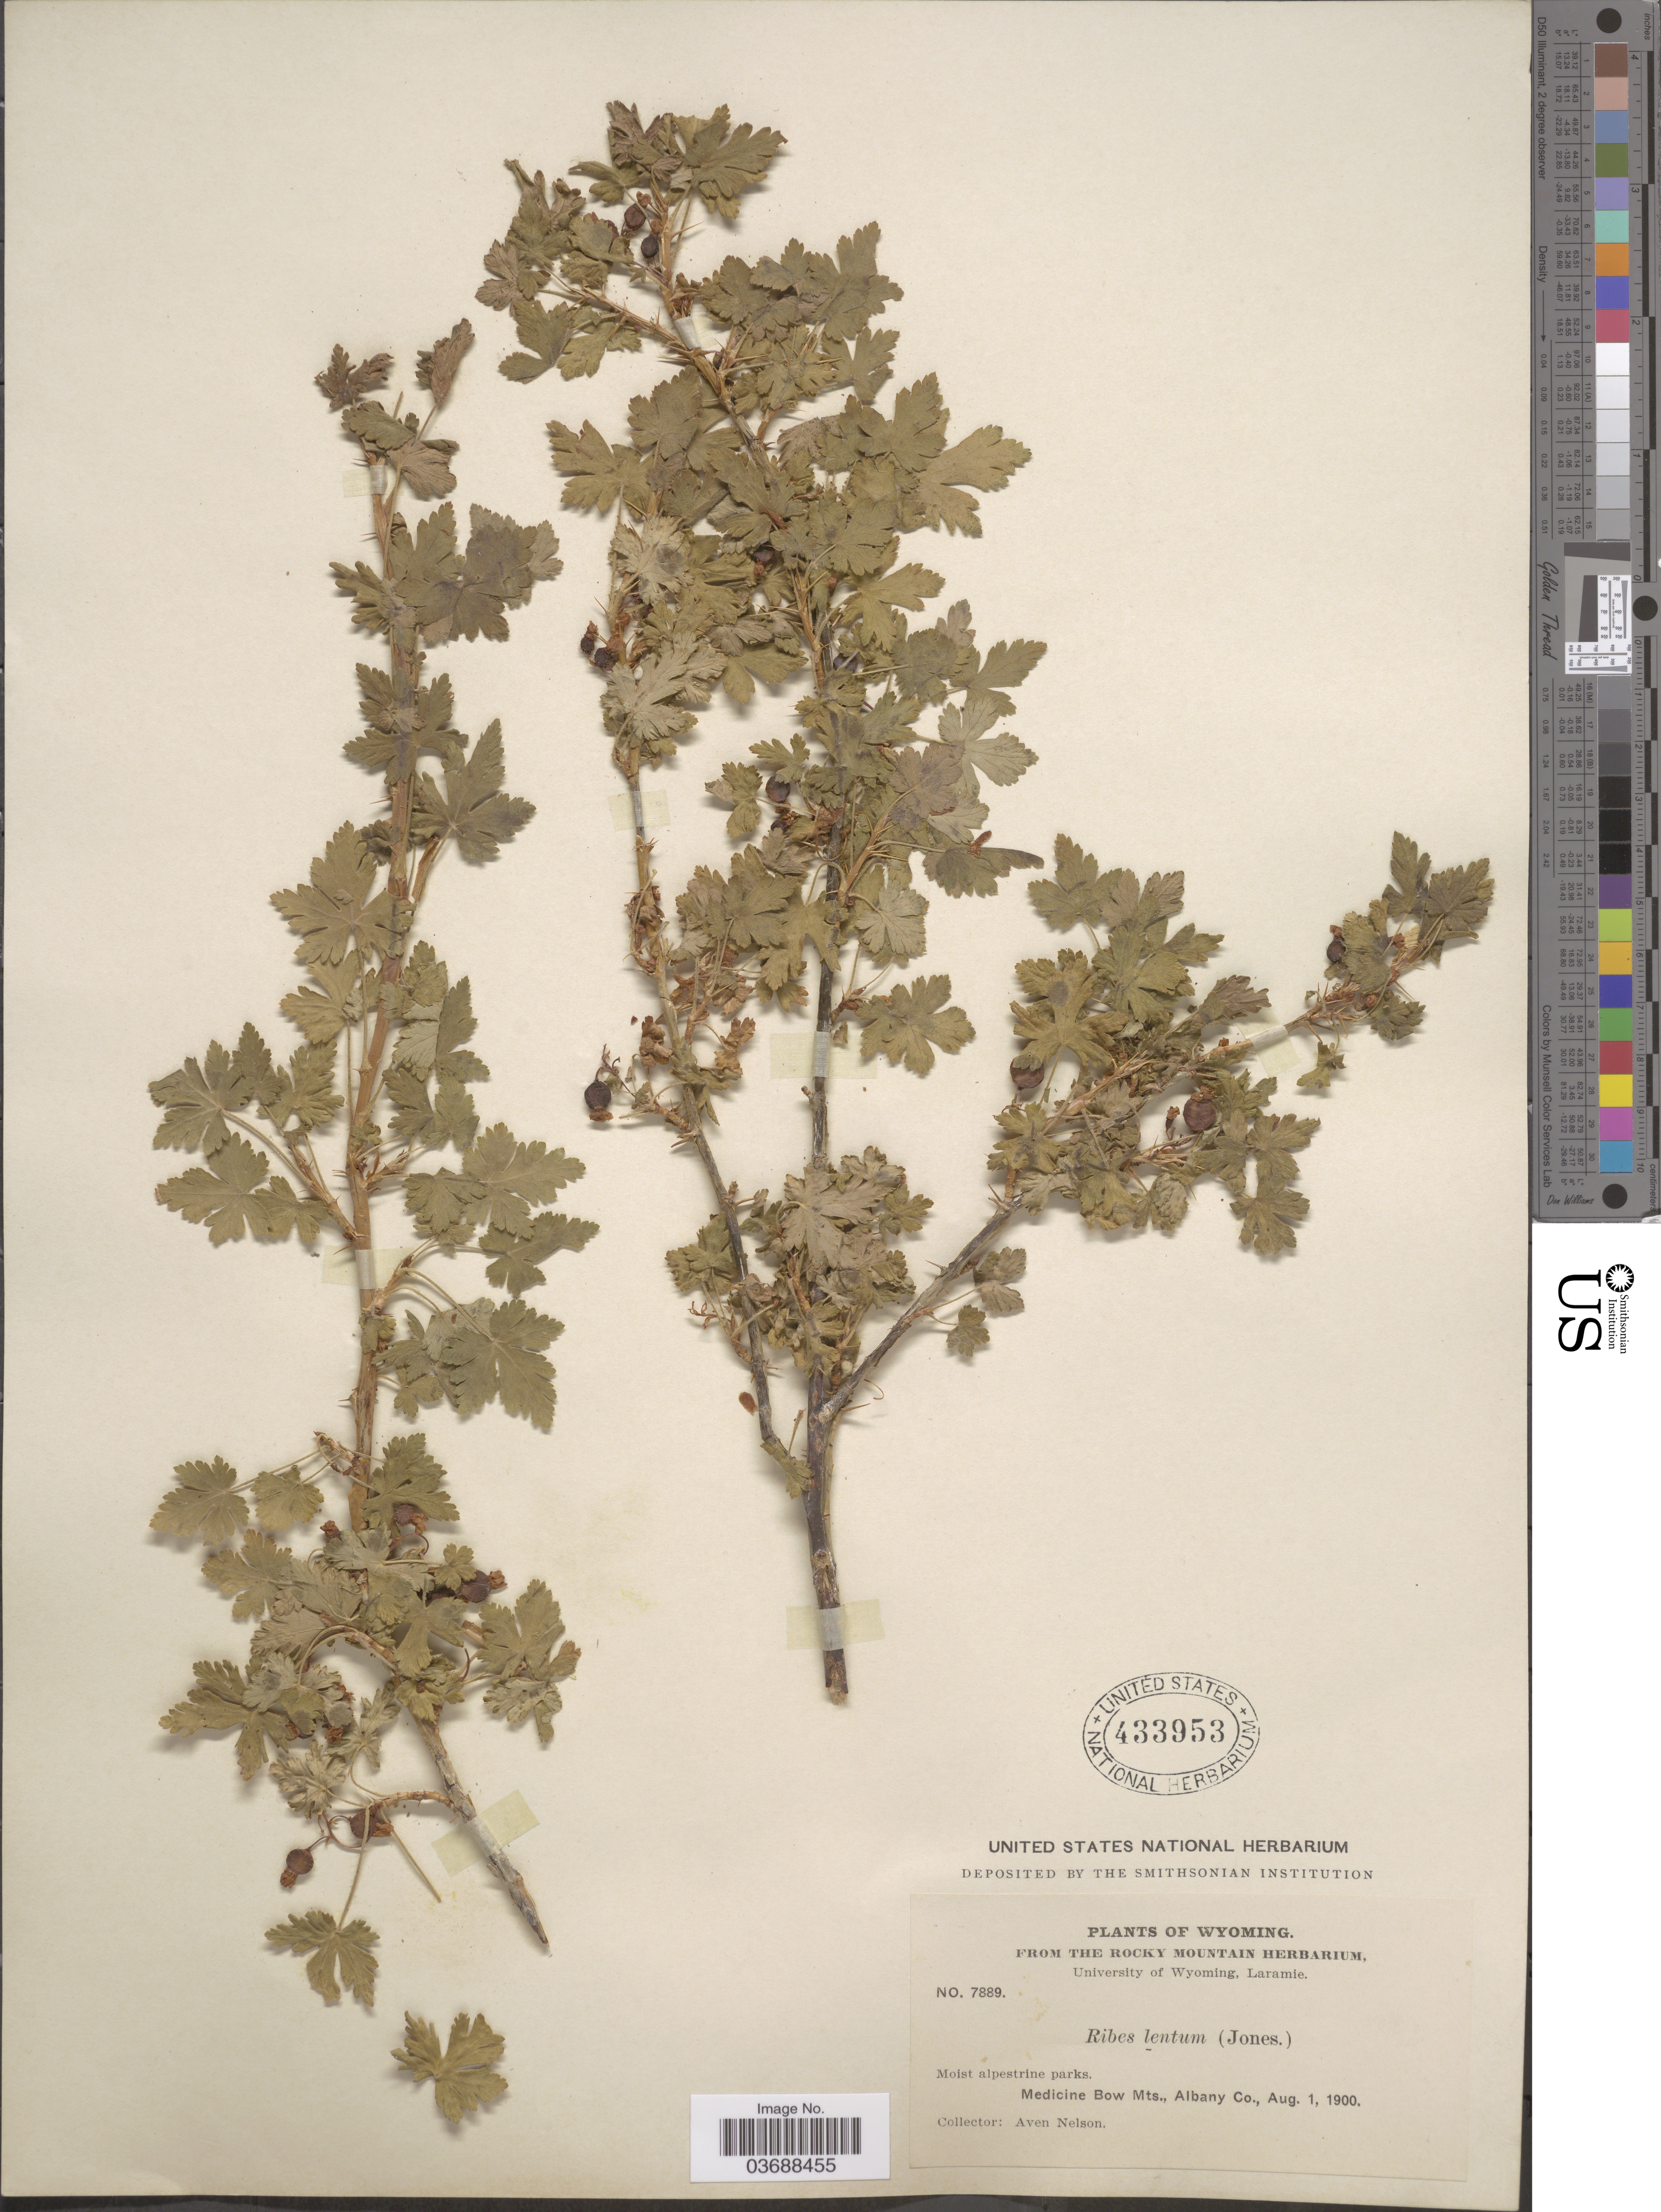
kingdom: Plantae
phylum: Tracheophyta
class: Magnoliopsida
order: Saxifragales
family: Grossulariaceae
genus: Ribes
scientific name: Ribes montigenum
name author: McClatchie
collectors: A. Nelson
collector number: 7889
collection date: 1900-08-01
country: United States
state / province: Wyoming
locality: Medicine Bow Mts., Albany Co.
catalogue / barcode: US 433953